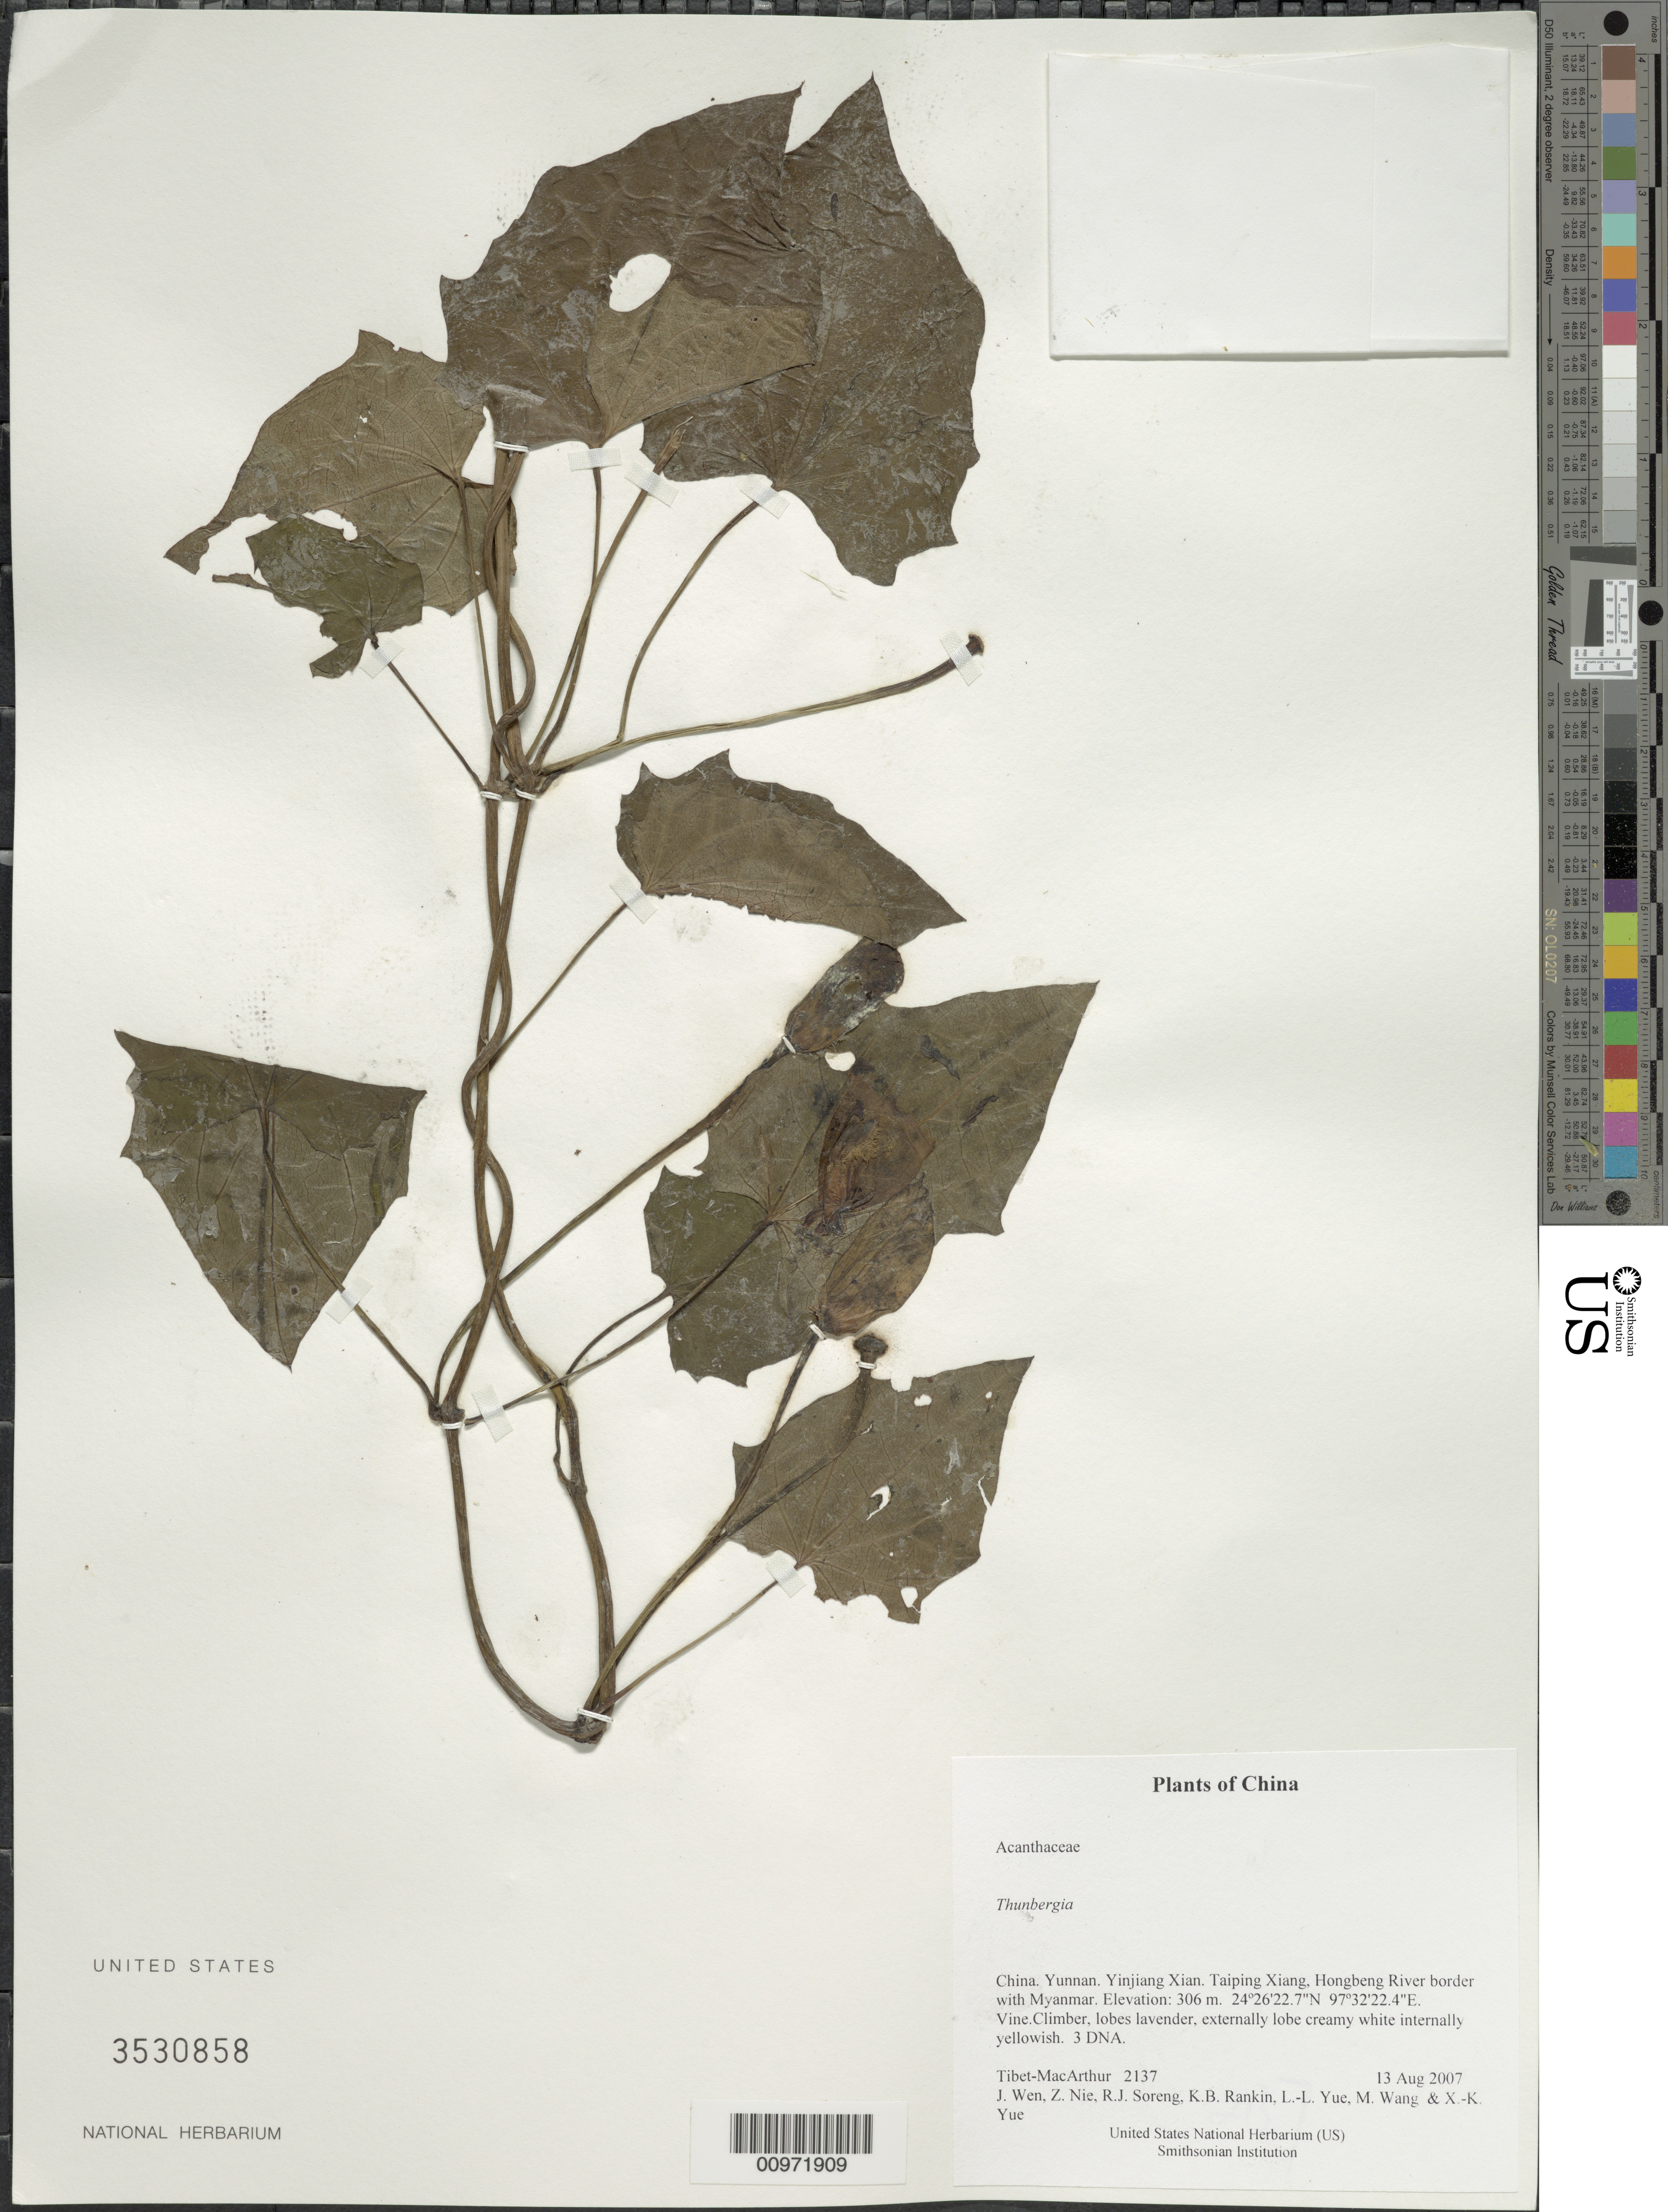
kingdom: Plantae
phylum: Tracheophyta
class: Magnoliopsida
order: Lamiales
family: Acanthaceae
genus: Thunbergia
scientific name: Thunbergia sp.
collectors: Tibet-MacArthur, J. Wen, Z. Nie, R. J. Soreng, K. Rankin, L. Yue, M. Wang & X. Yue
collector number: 2137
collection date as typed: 13 Aug 2007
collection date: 2007-08-13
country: China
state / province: Yunnan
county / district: Yinjiang Xian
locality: Taiping Xiang, Hongbeng River border with Myanmar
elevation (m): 306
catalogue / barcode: US 3530858